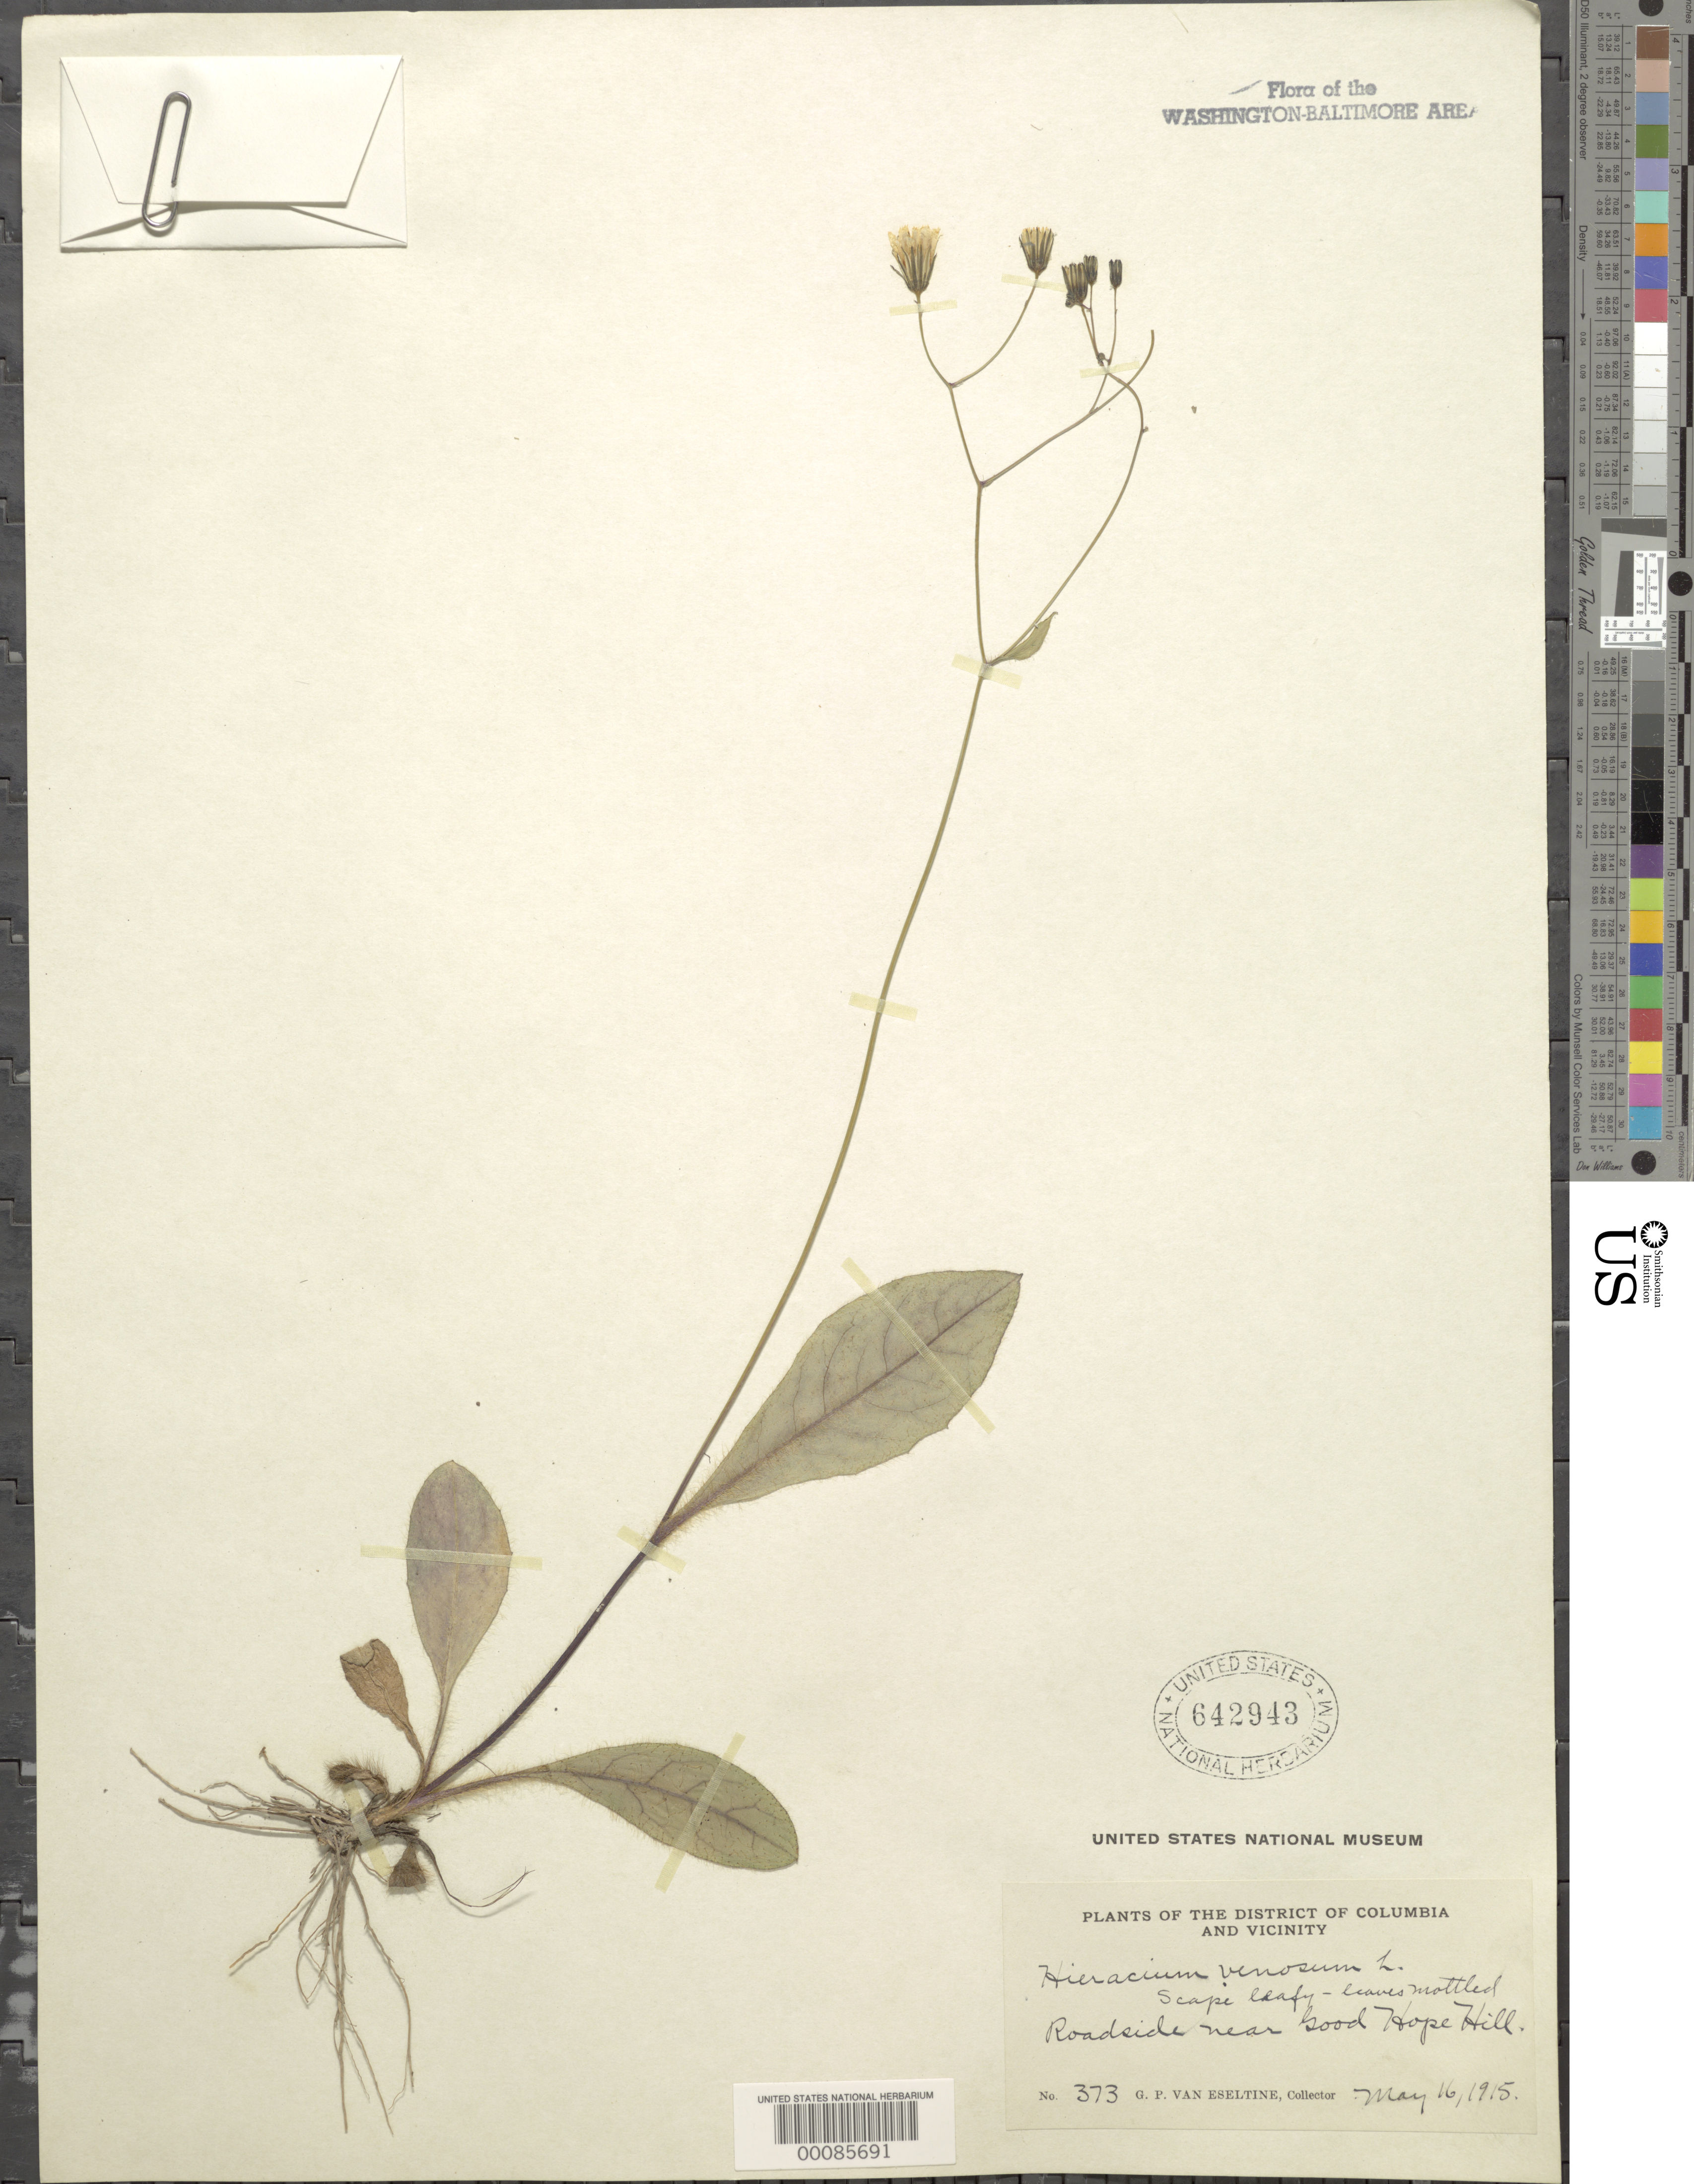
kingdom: Plantae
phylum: Tracheophyta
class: Magnoliopsida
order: Asterales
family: Asteraceae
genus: Hieracium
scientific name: Hieracium venosum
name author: L.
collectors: G. P. Van Eseltine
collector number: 373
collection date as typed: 16 May 1915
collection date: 1915-05-16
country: United States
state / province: District of Columbia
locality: Near Good Hope Hill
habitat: Roadside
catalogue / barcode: US 642943